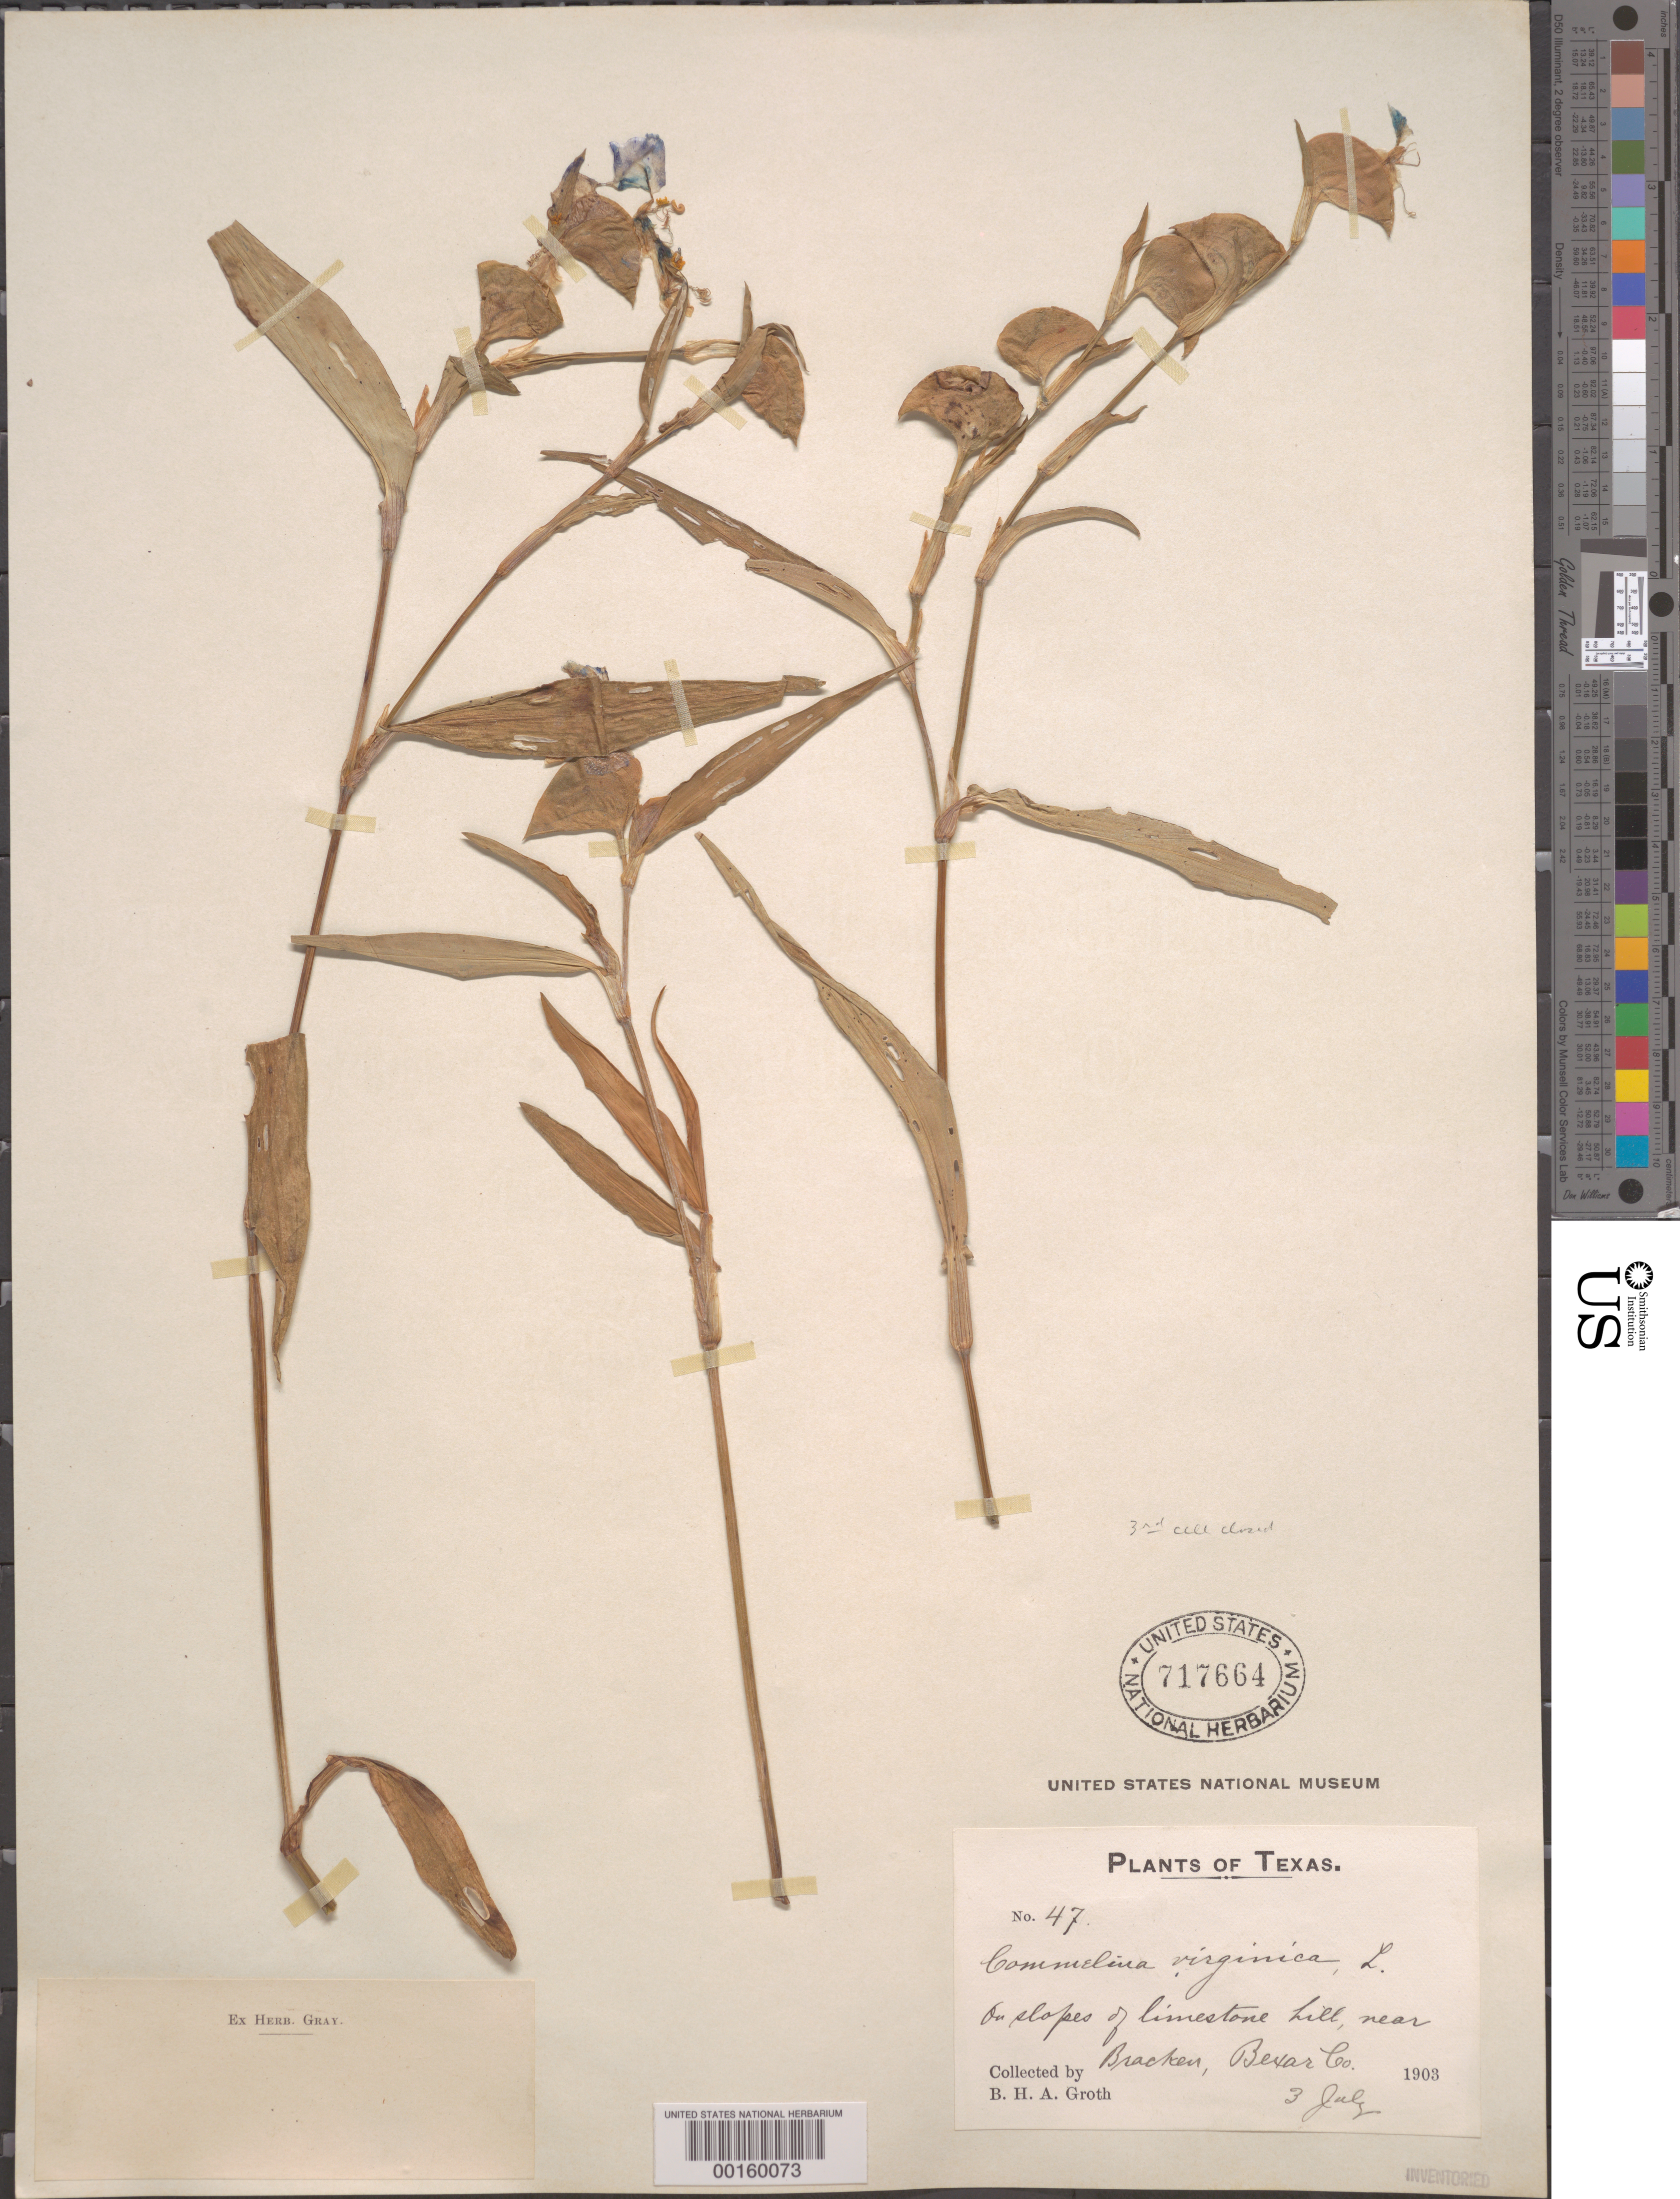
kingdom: Plantae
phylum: Tracheophyta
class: Liliopsida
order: Commelinales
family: Commelinaceae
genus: Commelina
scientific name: Commelina erecta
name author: L.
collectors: B. Groth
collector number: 47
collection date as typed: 03 Jul 1903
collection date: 1903-07-03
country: United States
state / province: Texas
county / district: Bexar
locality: Bracken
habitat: Slopes of limestone hill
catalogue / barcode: US 717664